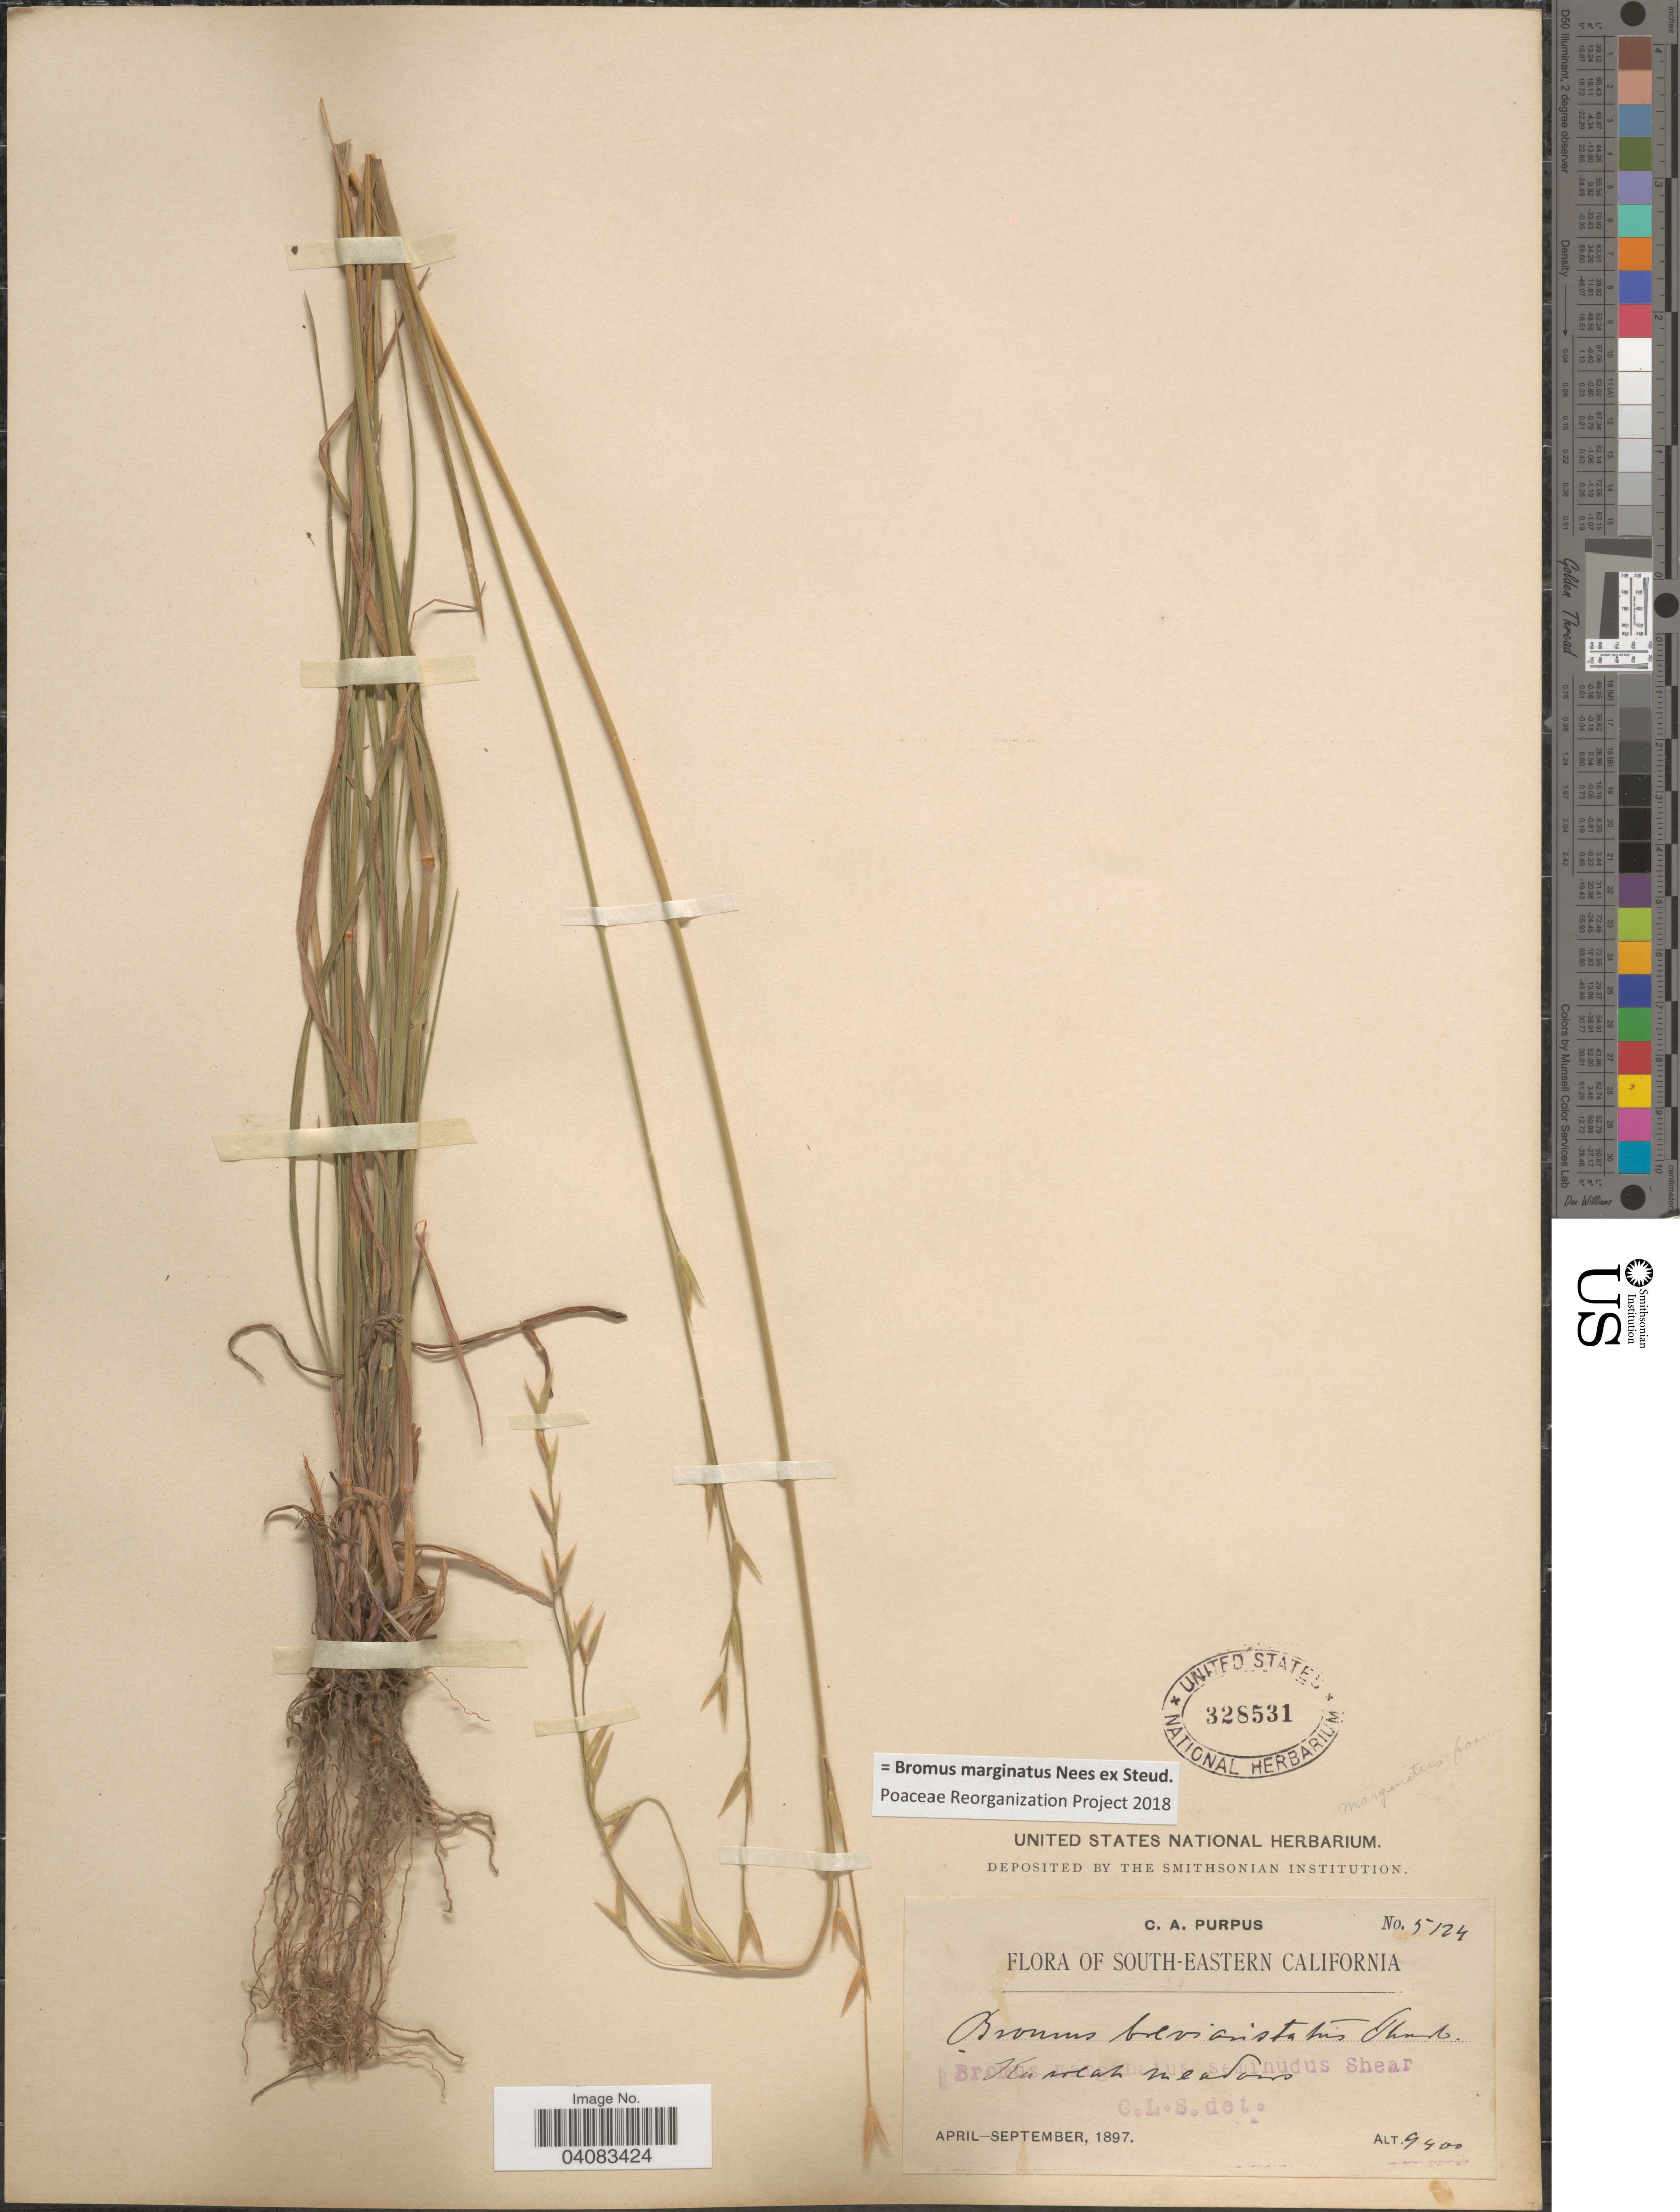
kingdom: Plantae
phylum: Tracheophyta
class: Liliopsida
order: Poales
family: Poaceae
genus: Bromus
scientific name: Bromus marginatus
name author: Nees ex Steud.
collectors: C. A. Purpus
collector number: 5124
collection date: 1897-04/1897-09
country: United States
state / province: California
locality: South-Eastern California. Kaweah meadows.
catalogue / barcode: US 328531